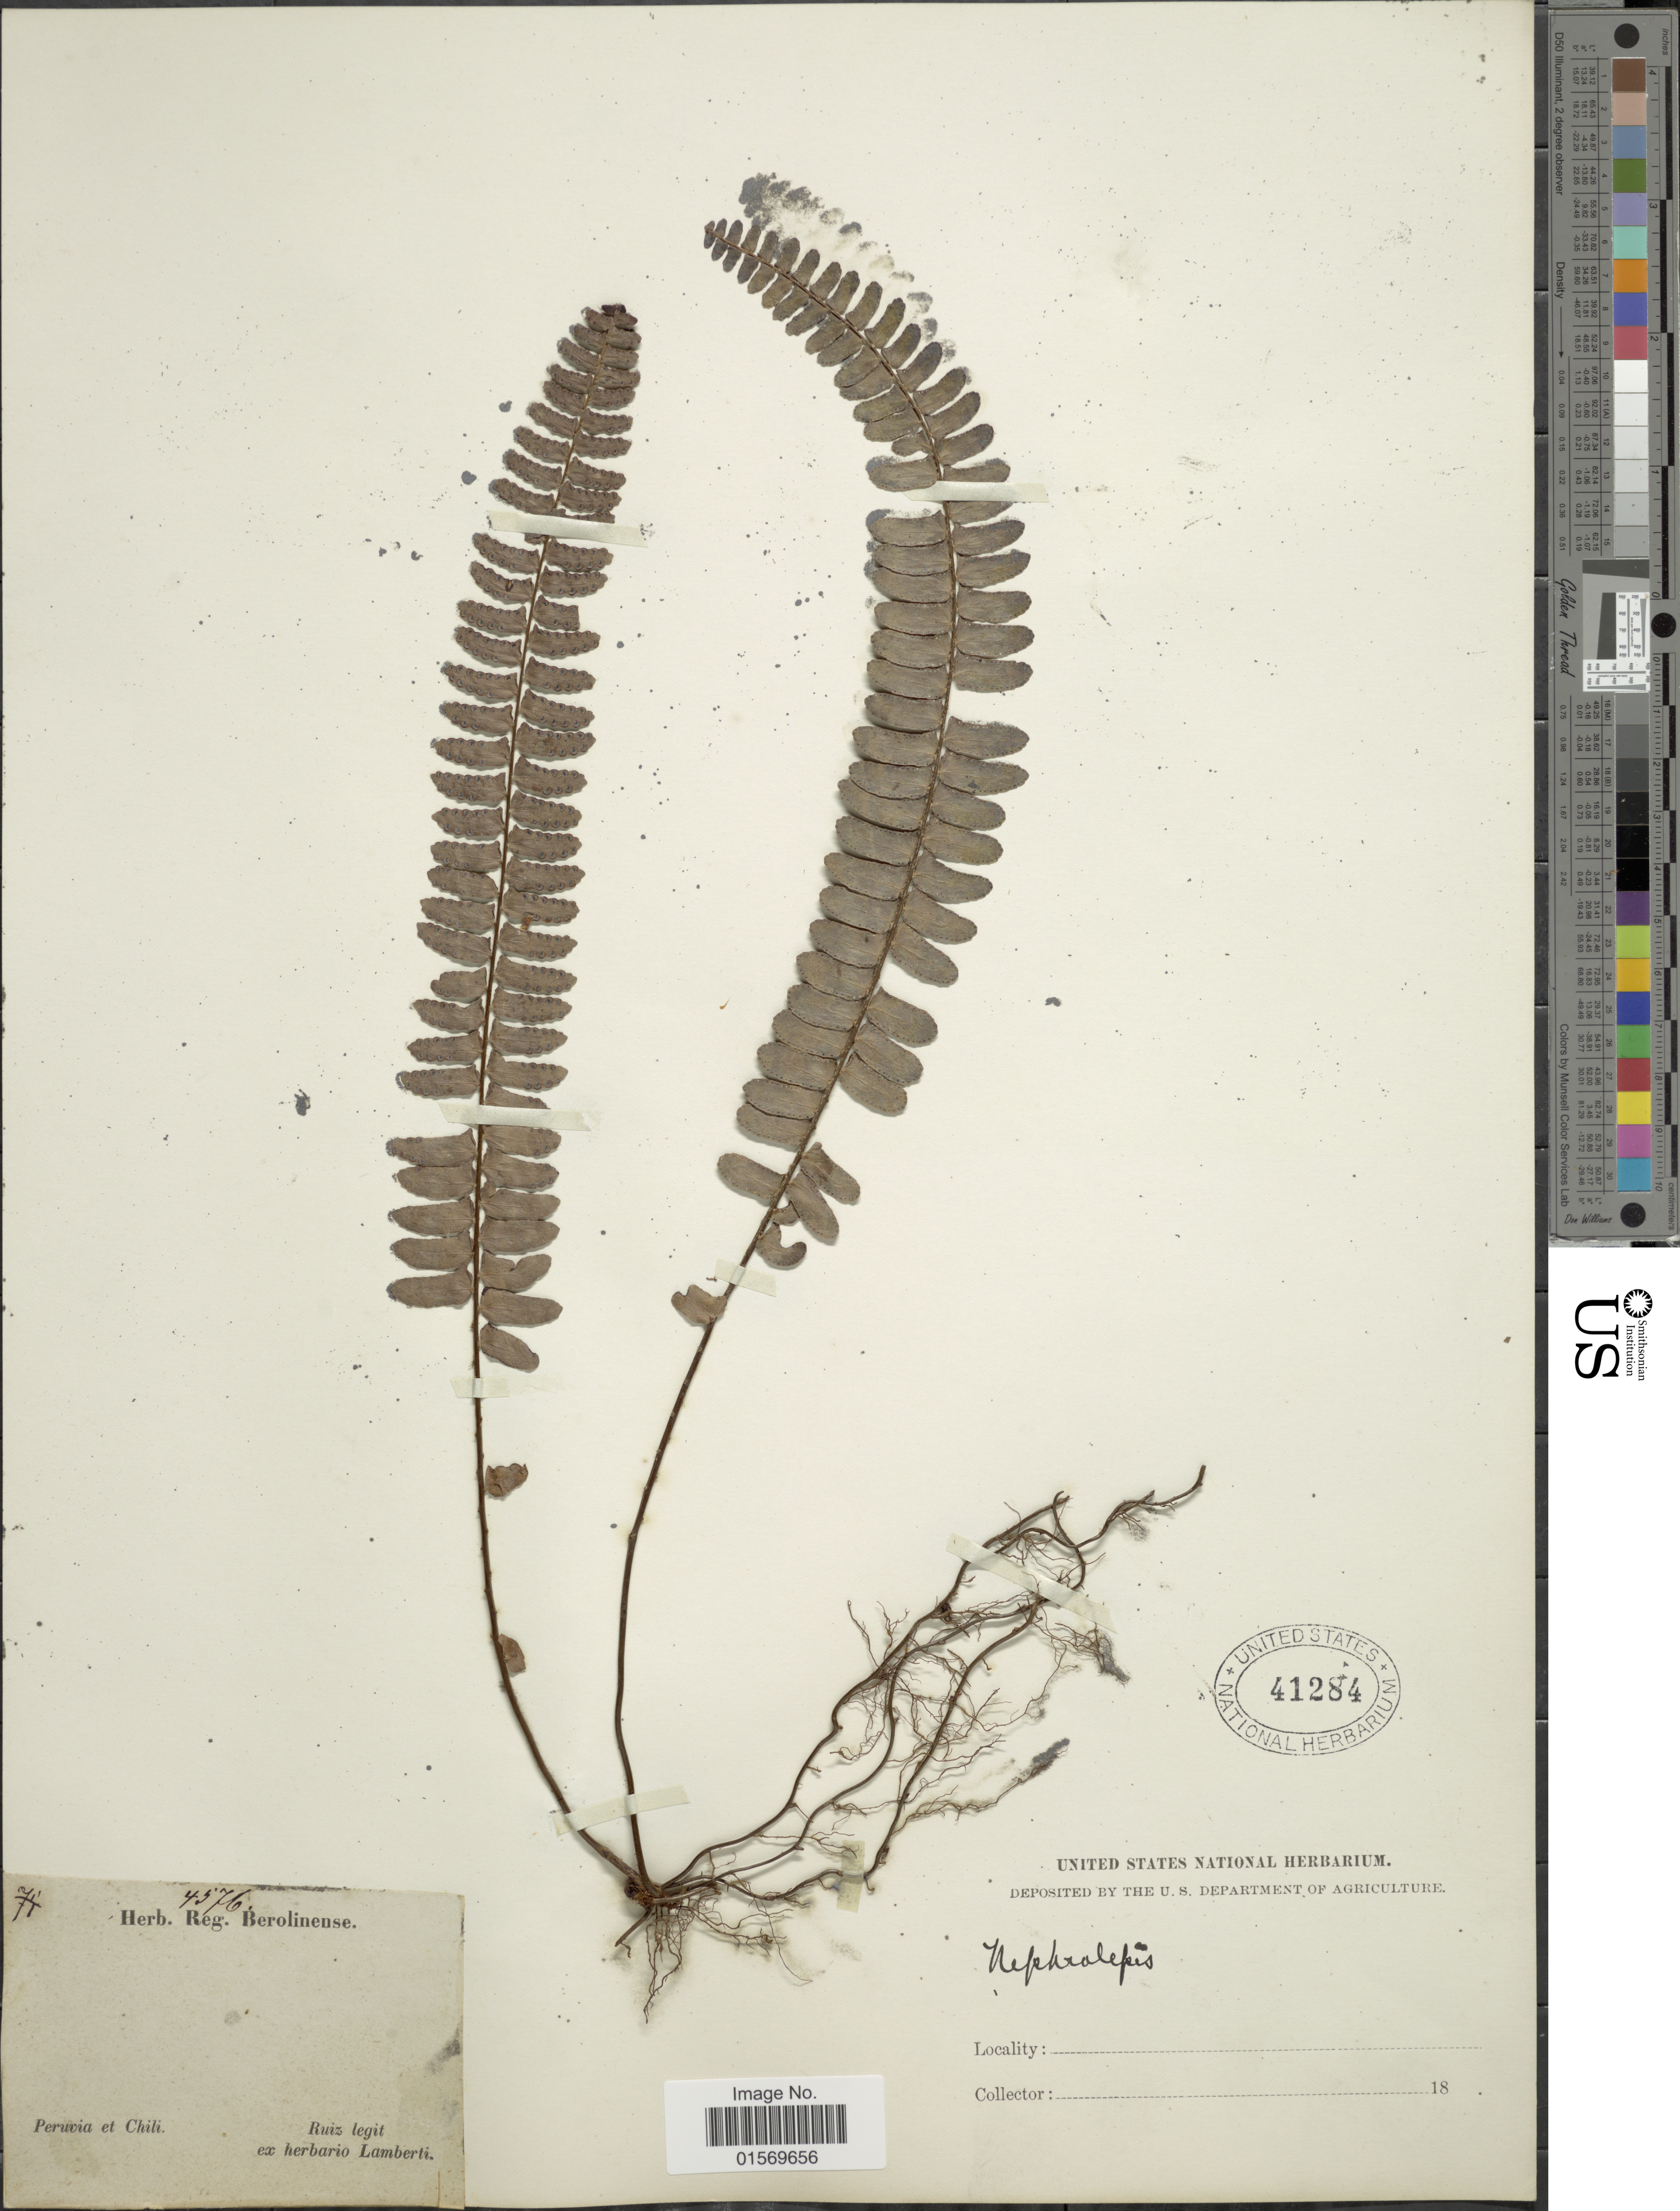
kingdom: Plantae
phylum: Tracheophyta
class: Polypodiopsida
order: Polypodiales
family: Nephrolepidaceae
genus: Nephrolepis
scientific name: Nephrolepis cordifolia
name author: (L.) C. Presl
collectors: Ruiz, --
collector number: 74*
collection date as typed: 18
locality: Peruvia et Chili.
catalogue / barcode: US 41284